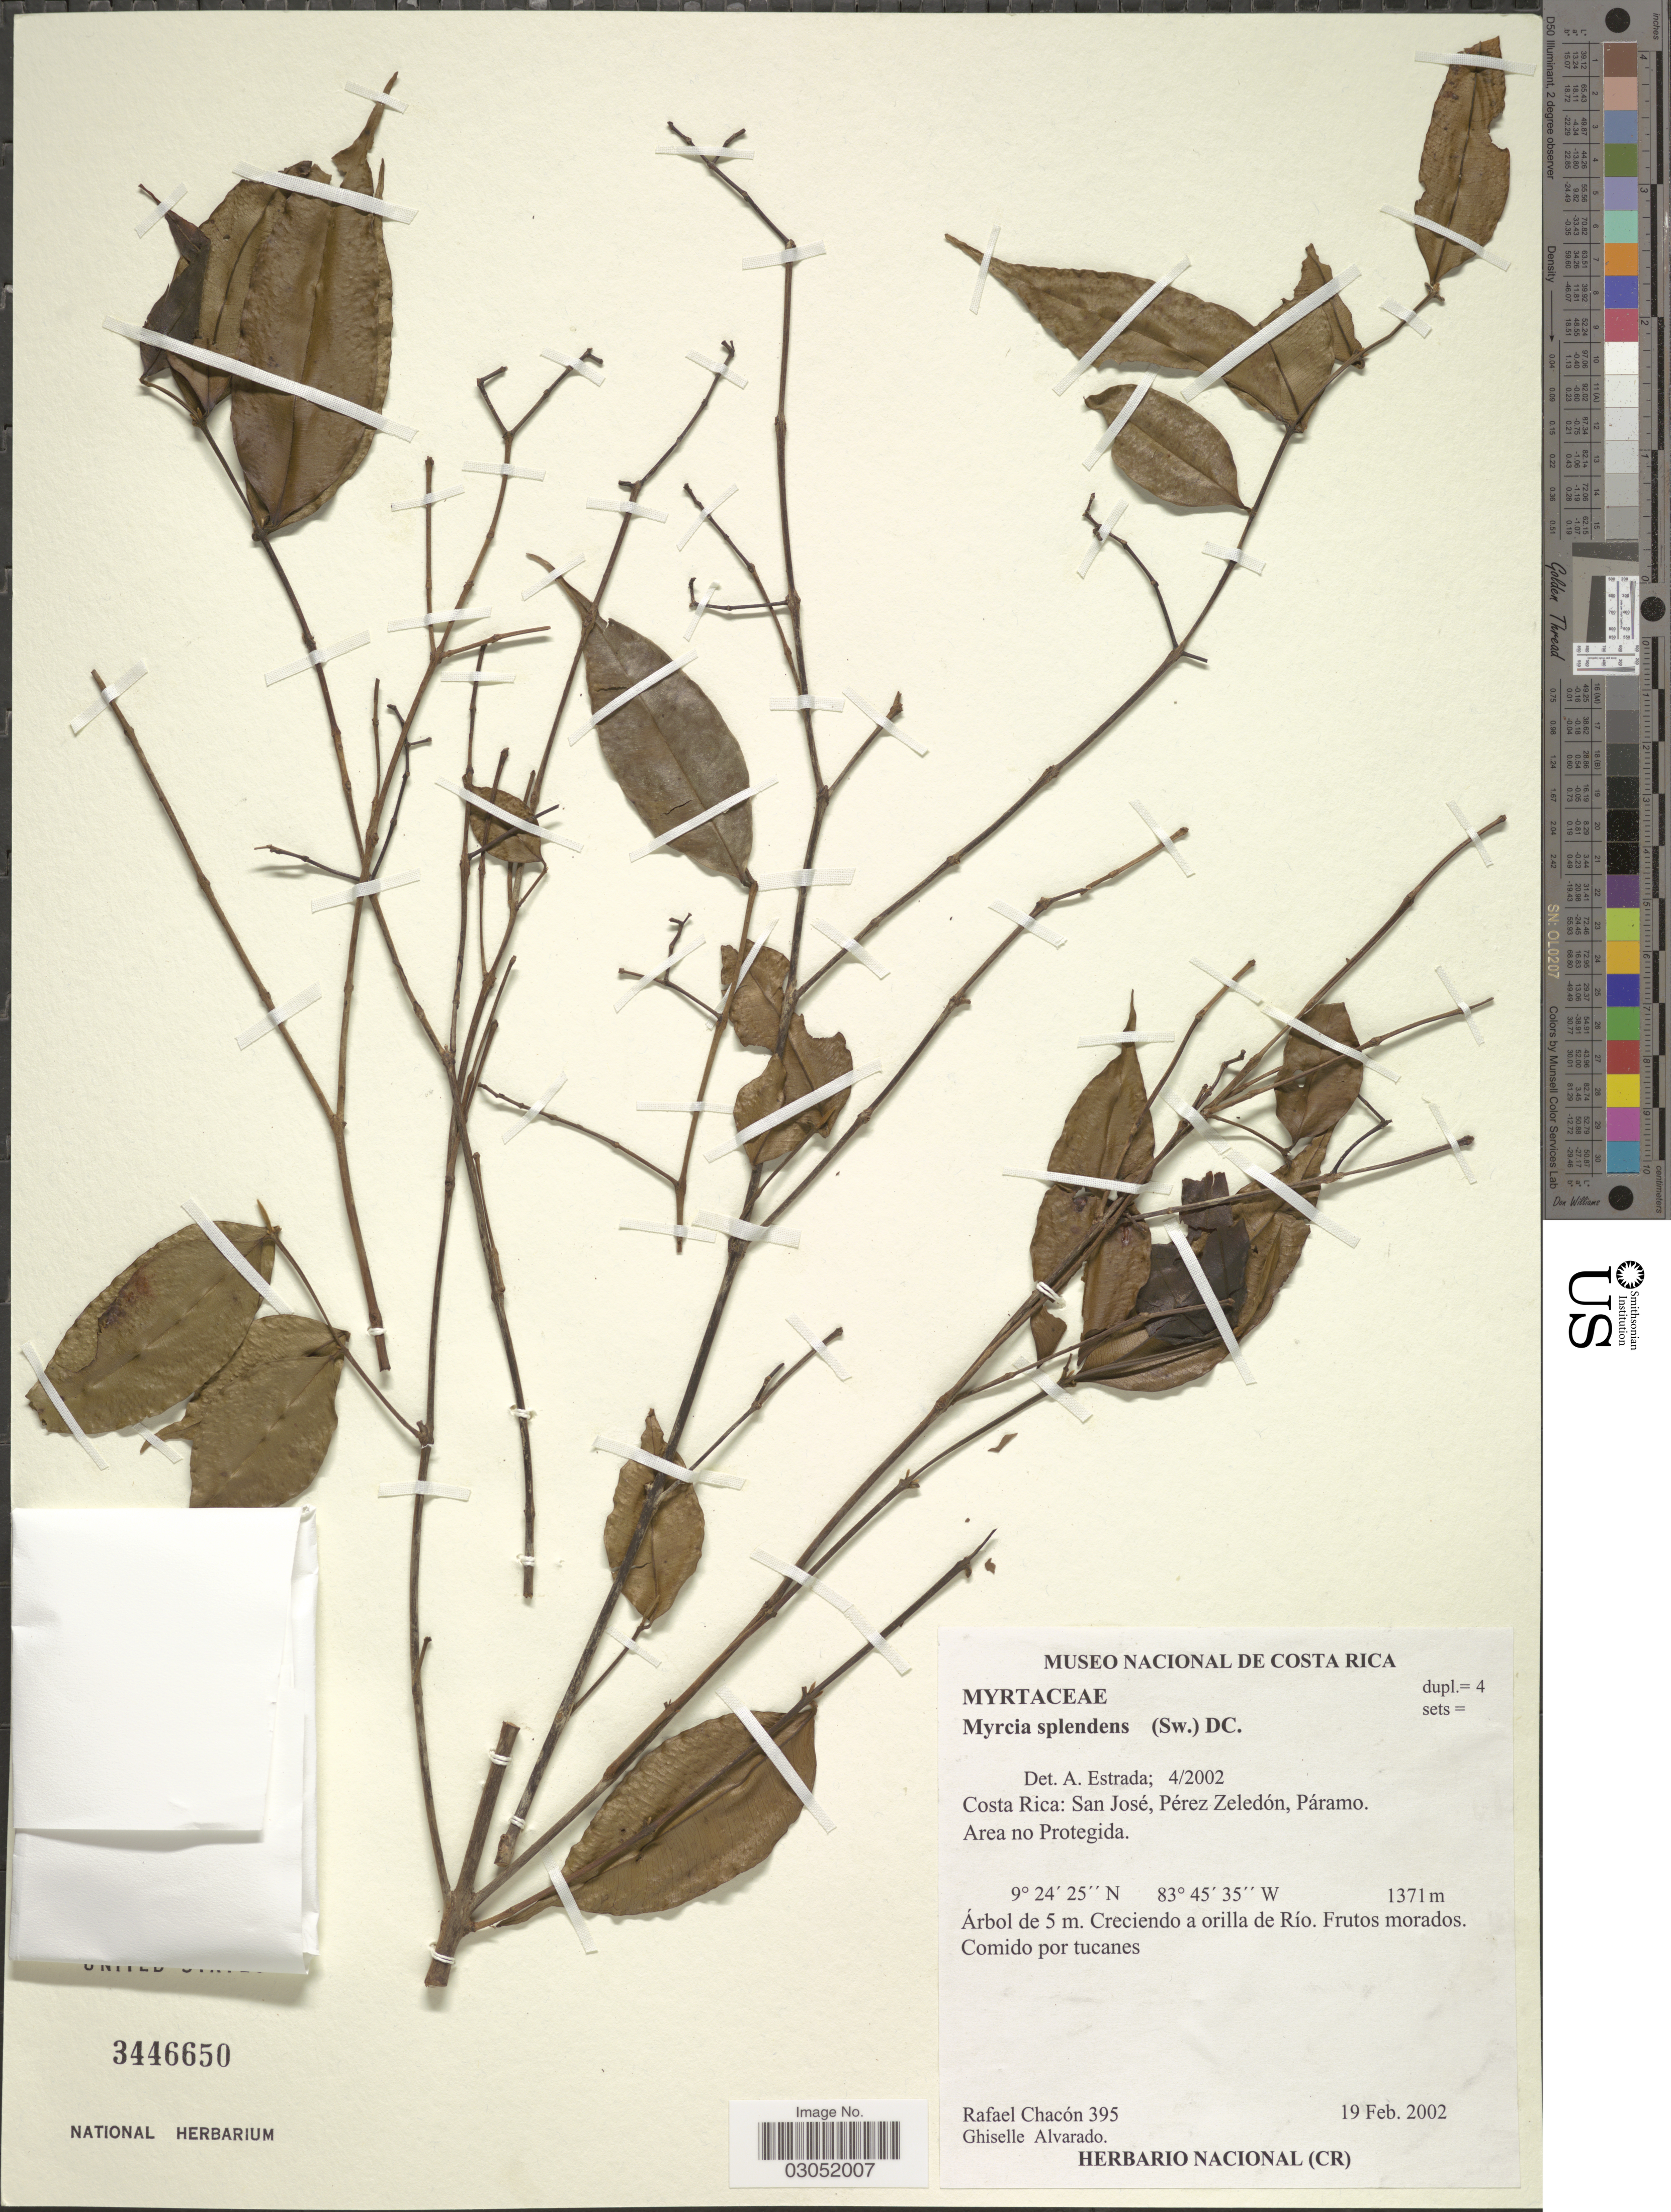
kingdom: Plantae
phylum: Tracheophyta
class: Magnoliopsida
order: Myrtales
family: Myrtaceae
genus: Myrcia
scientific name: Myrcia splendens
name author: (Sw.) DC.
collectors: R. Chacón & G. Alvarado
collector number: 395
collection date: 2002-02-19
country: Costa Rica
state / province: San José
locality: Pérez Zeledón, Páramo. Area no Protegida. Creciendo a orilla de Río.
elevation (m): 1371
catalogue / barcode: US 3446650